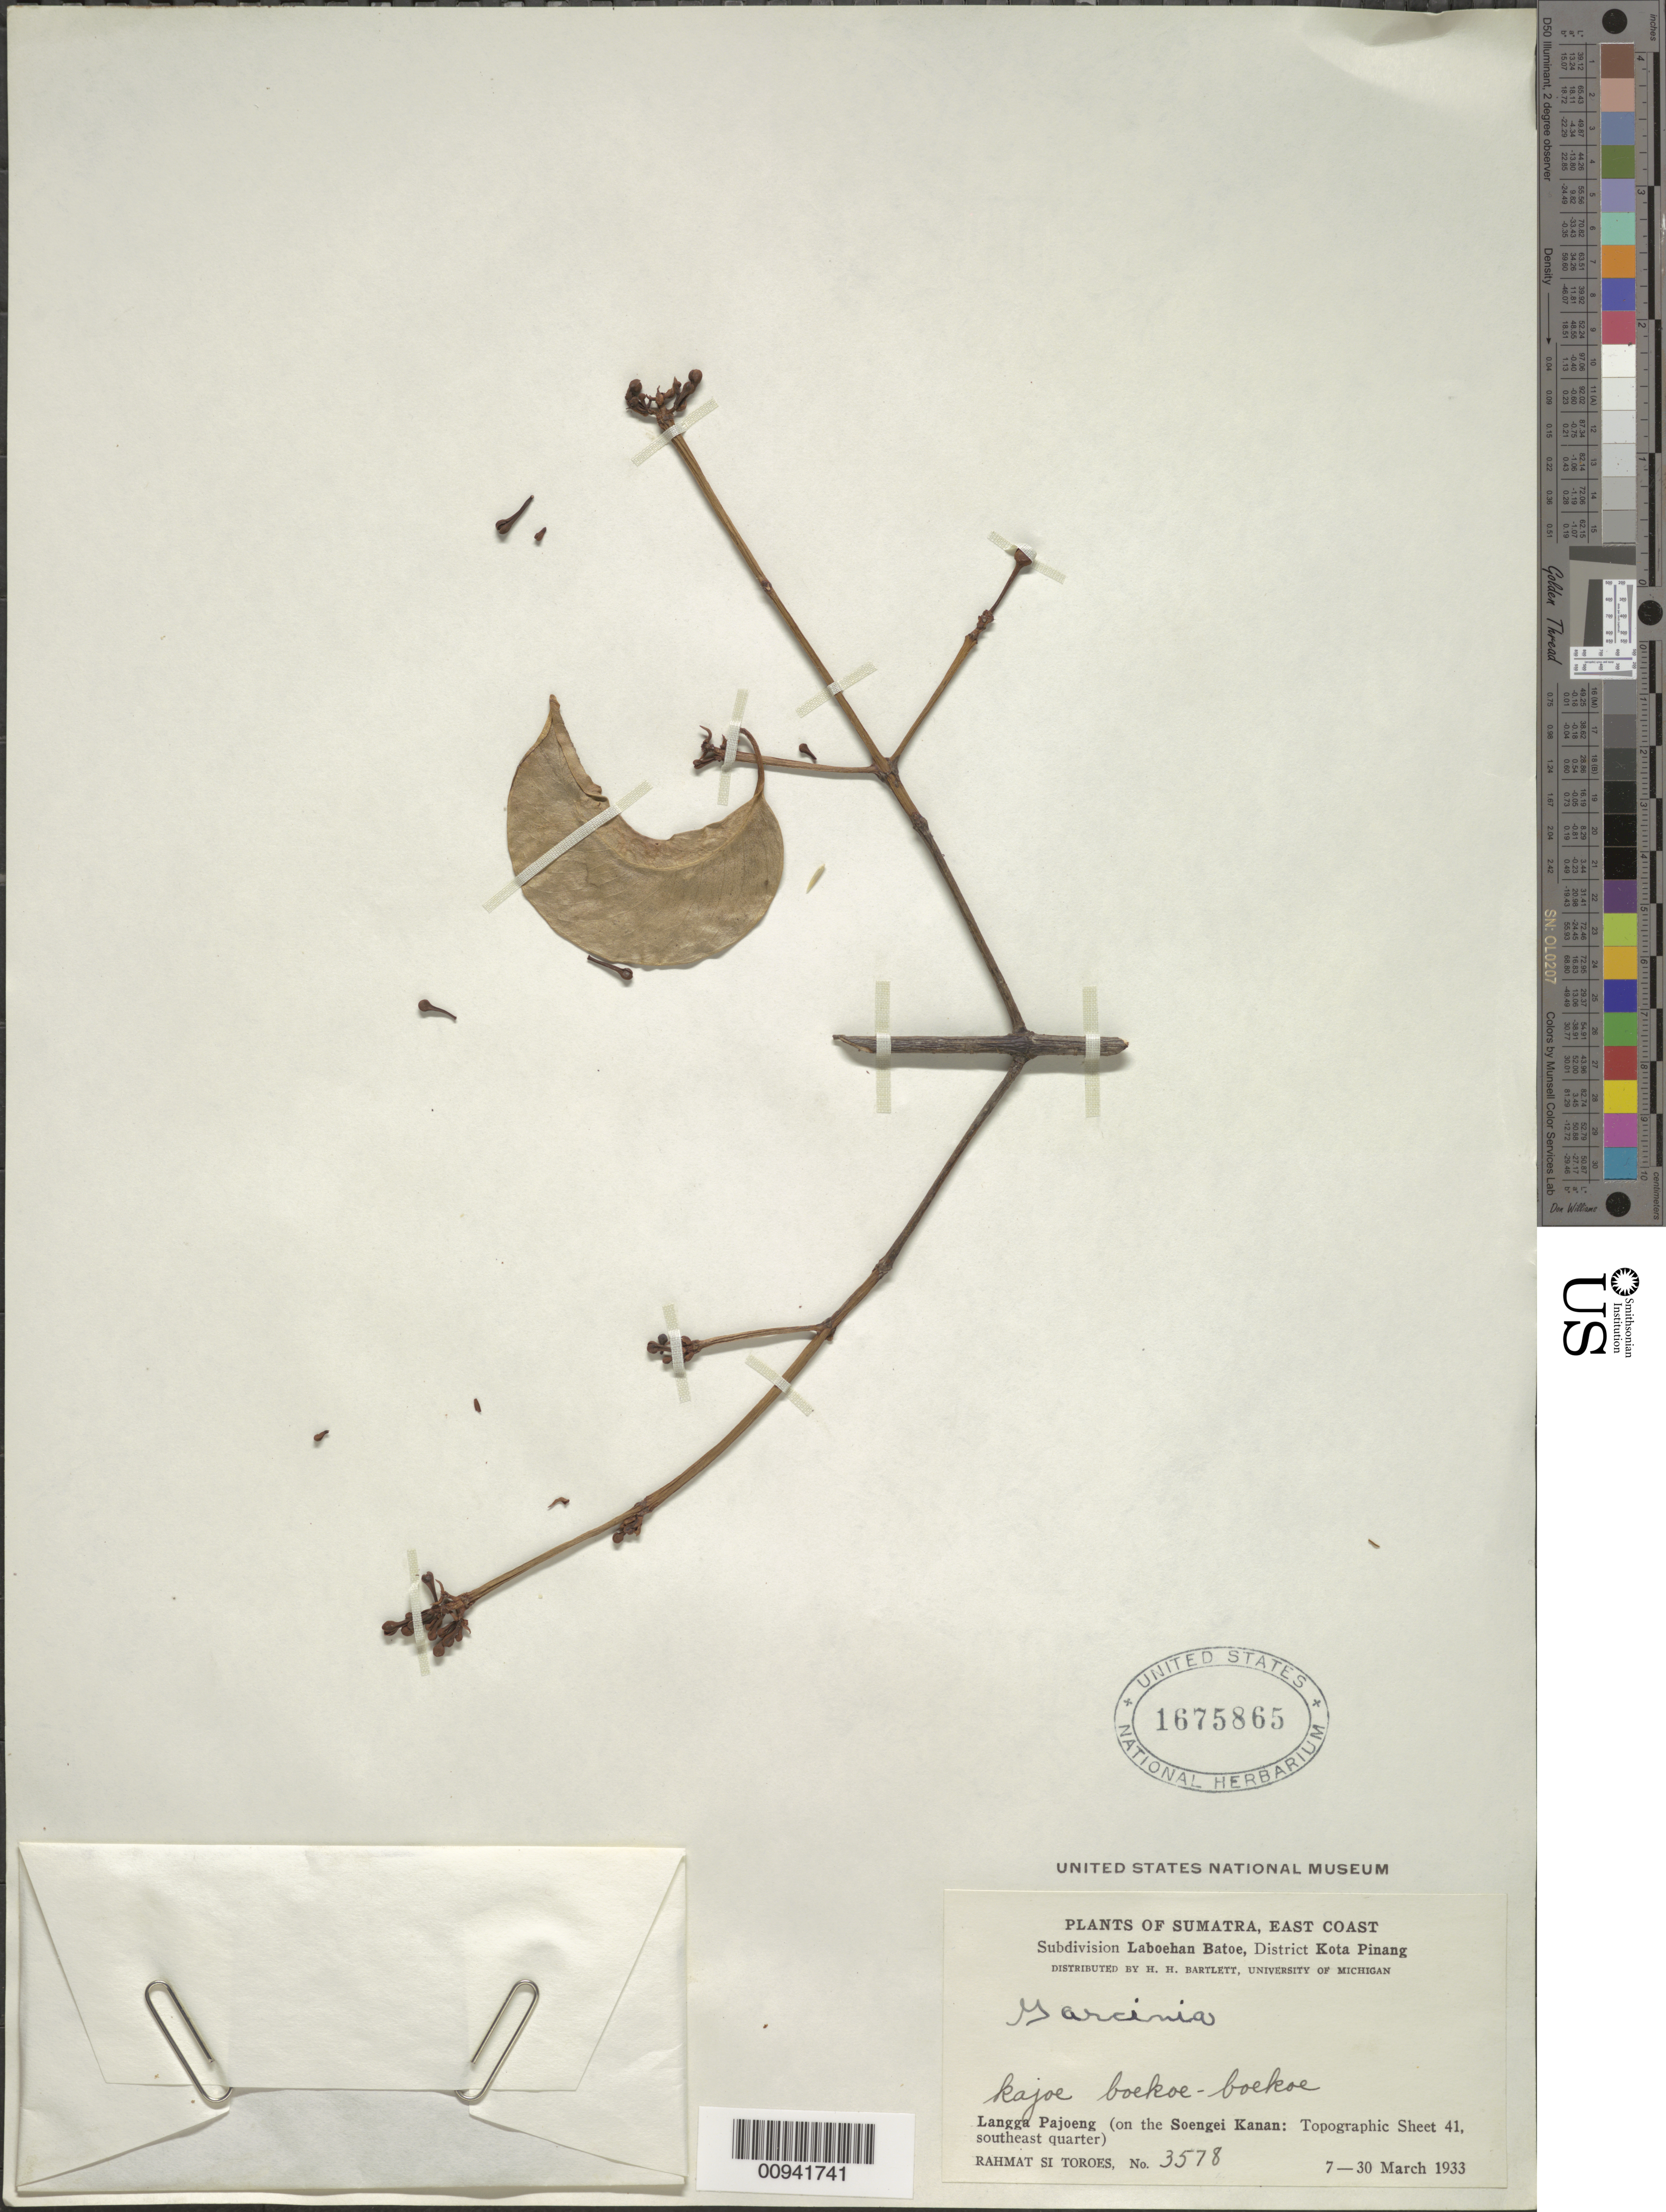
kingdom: Plantae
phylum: Tracheophyta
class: Magnoliopsida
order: Malpighiales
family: Clusiaceae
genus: Garcinia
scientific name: Garcinia sp.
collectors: Rahmat Si Boeea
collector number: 3578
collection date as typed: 07 Mar 1933 to 30 Mar 1933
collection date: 1933-03-07/1933-03-30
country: Indonesia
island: Sumatra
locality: Subdivision Laboehan Batoe, District Kota Pinang; Langga Pajoeng (on the Soengei Kanan: Topographic sheet 41, southeast quarter)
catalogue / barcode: US 1675865